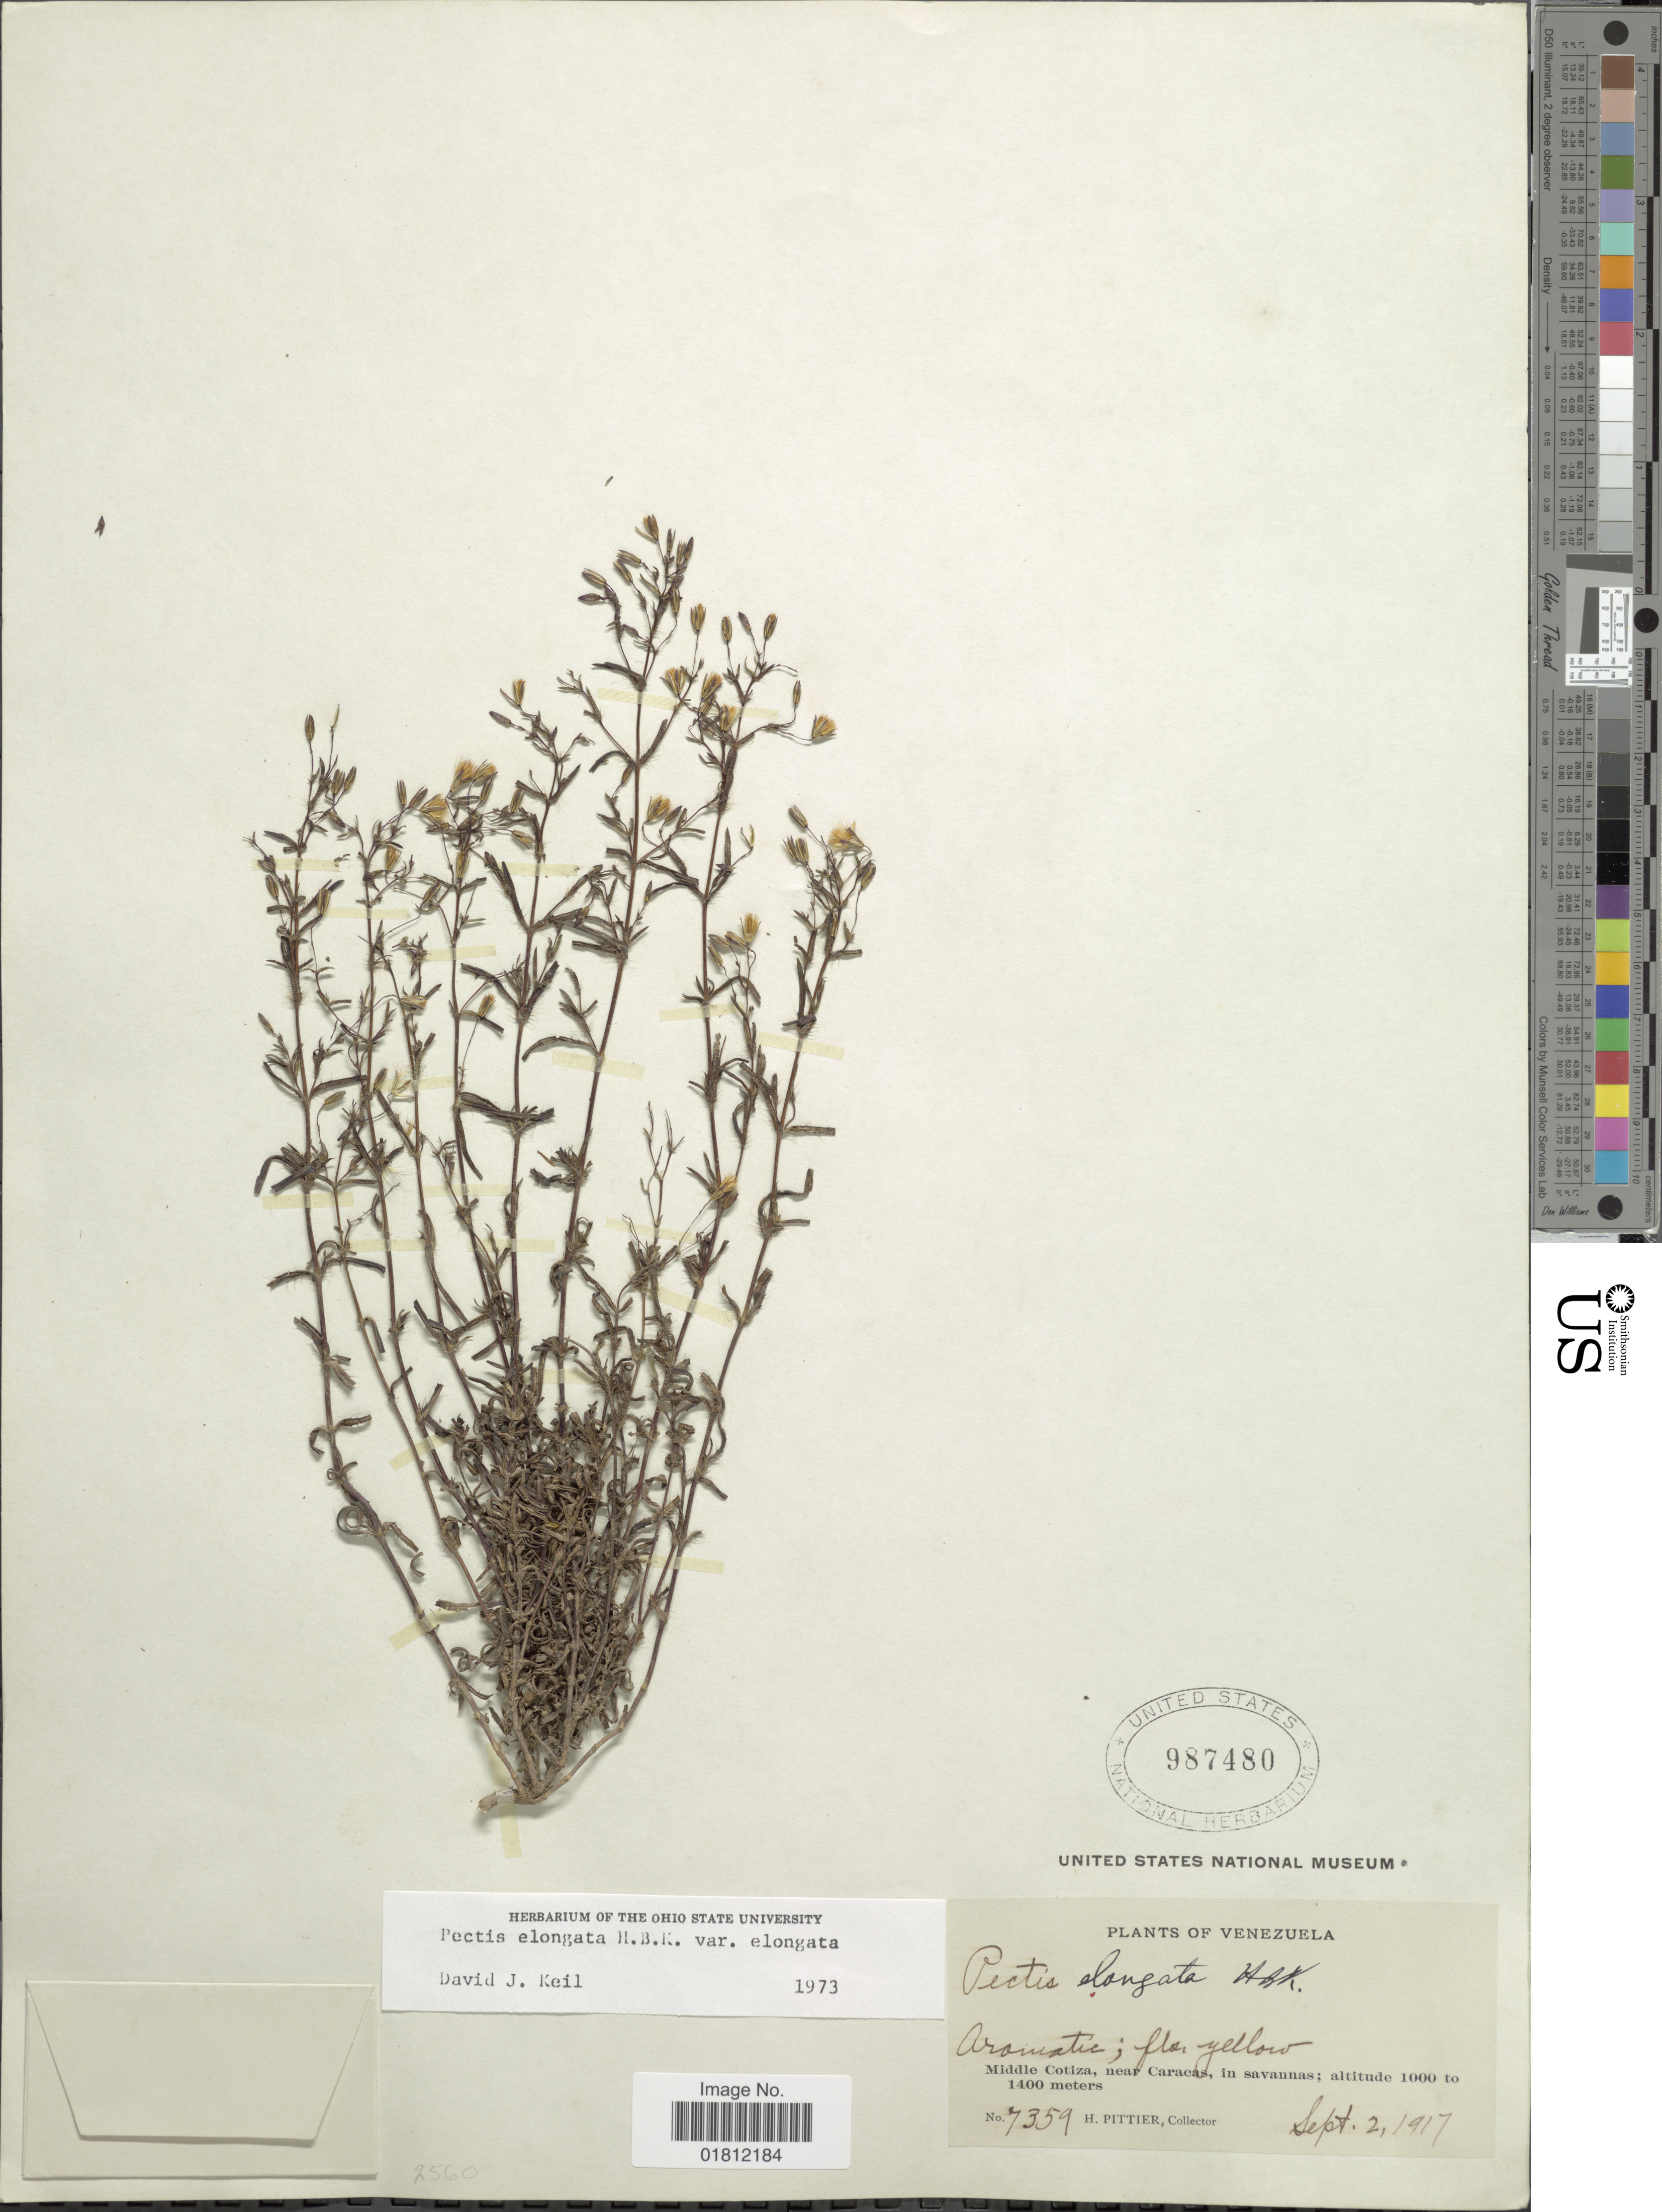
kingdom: Plantae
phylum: Tracheophyta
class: Magnoliopsida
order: Asterales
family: Asteraceae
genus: Pectis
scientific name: Pectis elongata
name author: Kunth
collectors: H. F. Pittier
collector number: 7359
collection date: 1917-09-02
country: Venezuela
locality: Middle Cotiza, near Caracas.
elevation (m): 1000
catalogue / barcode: US 987480